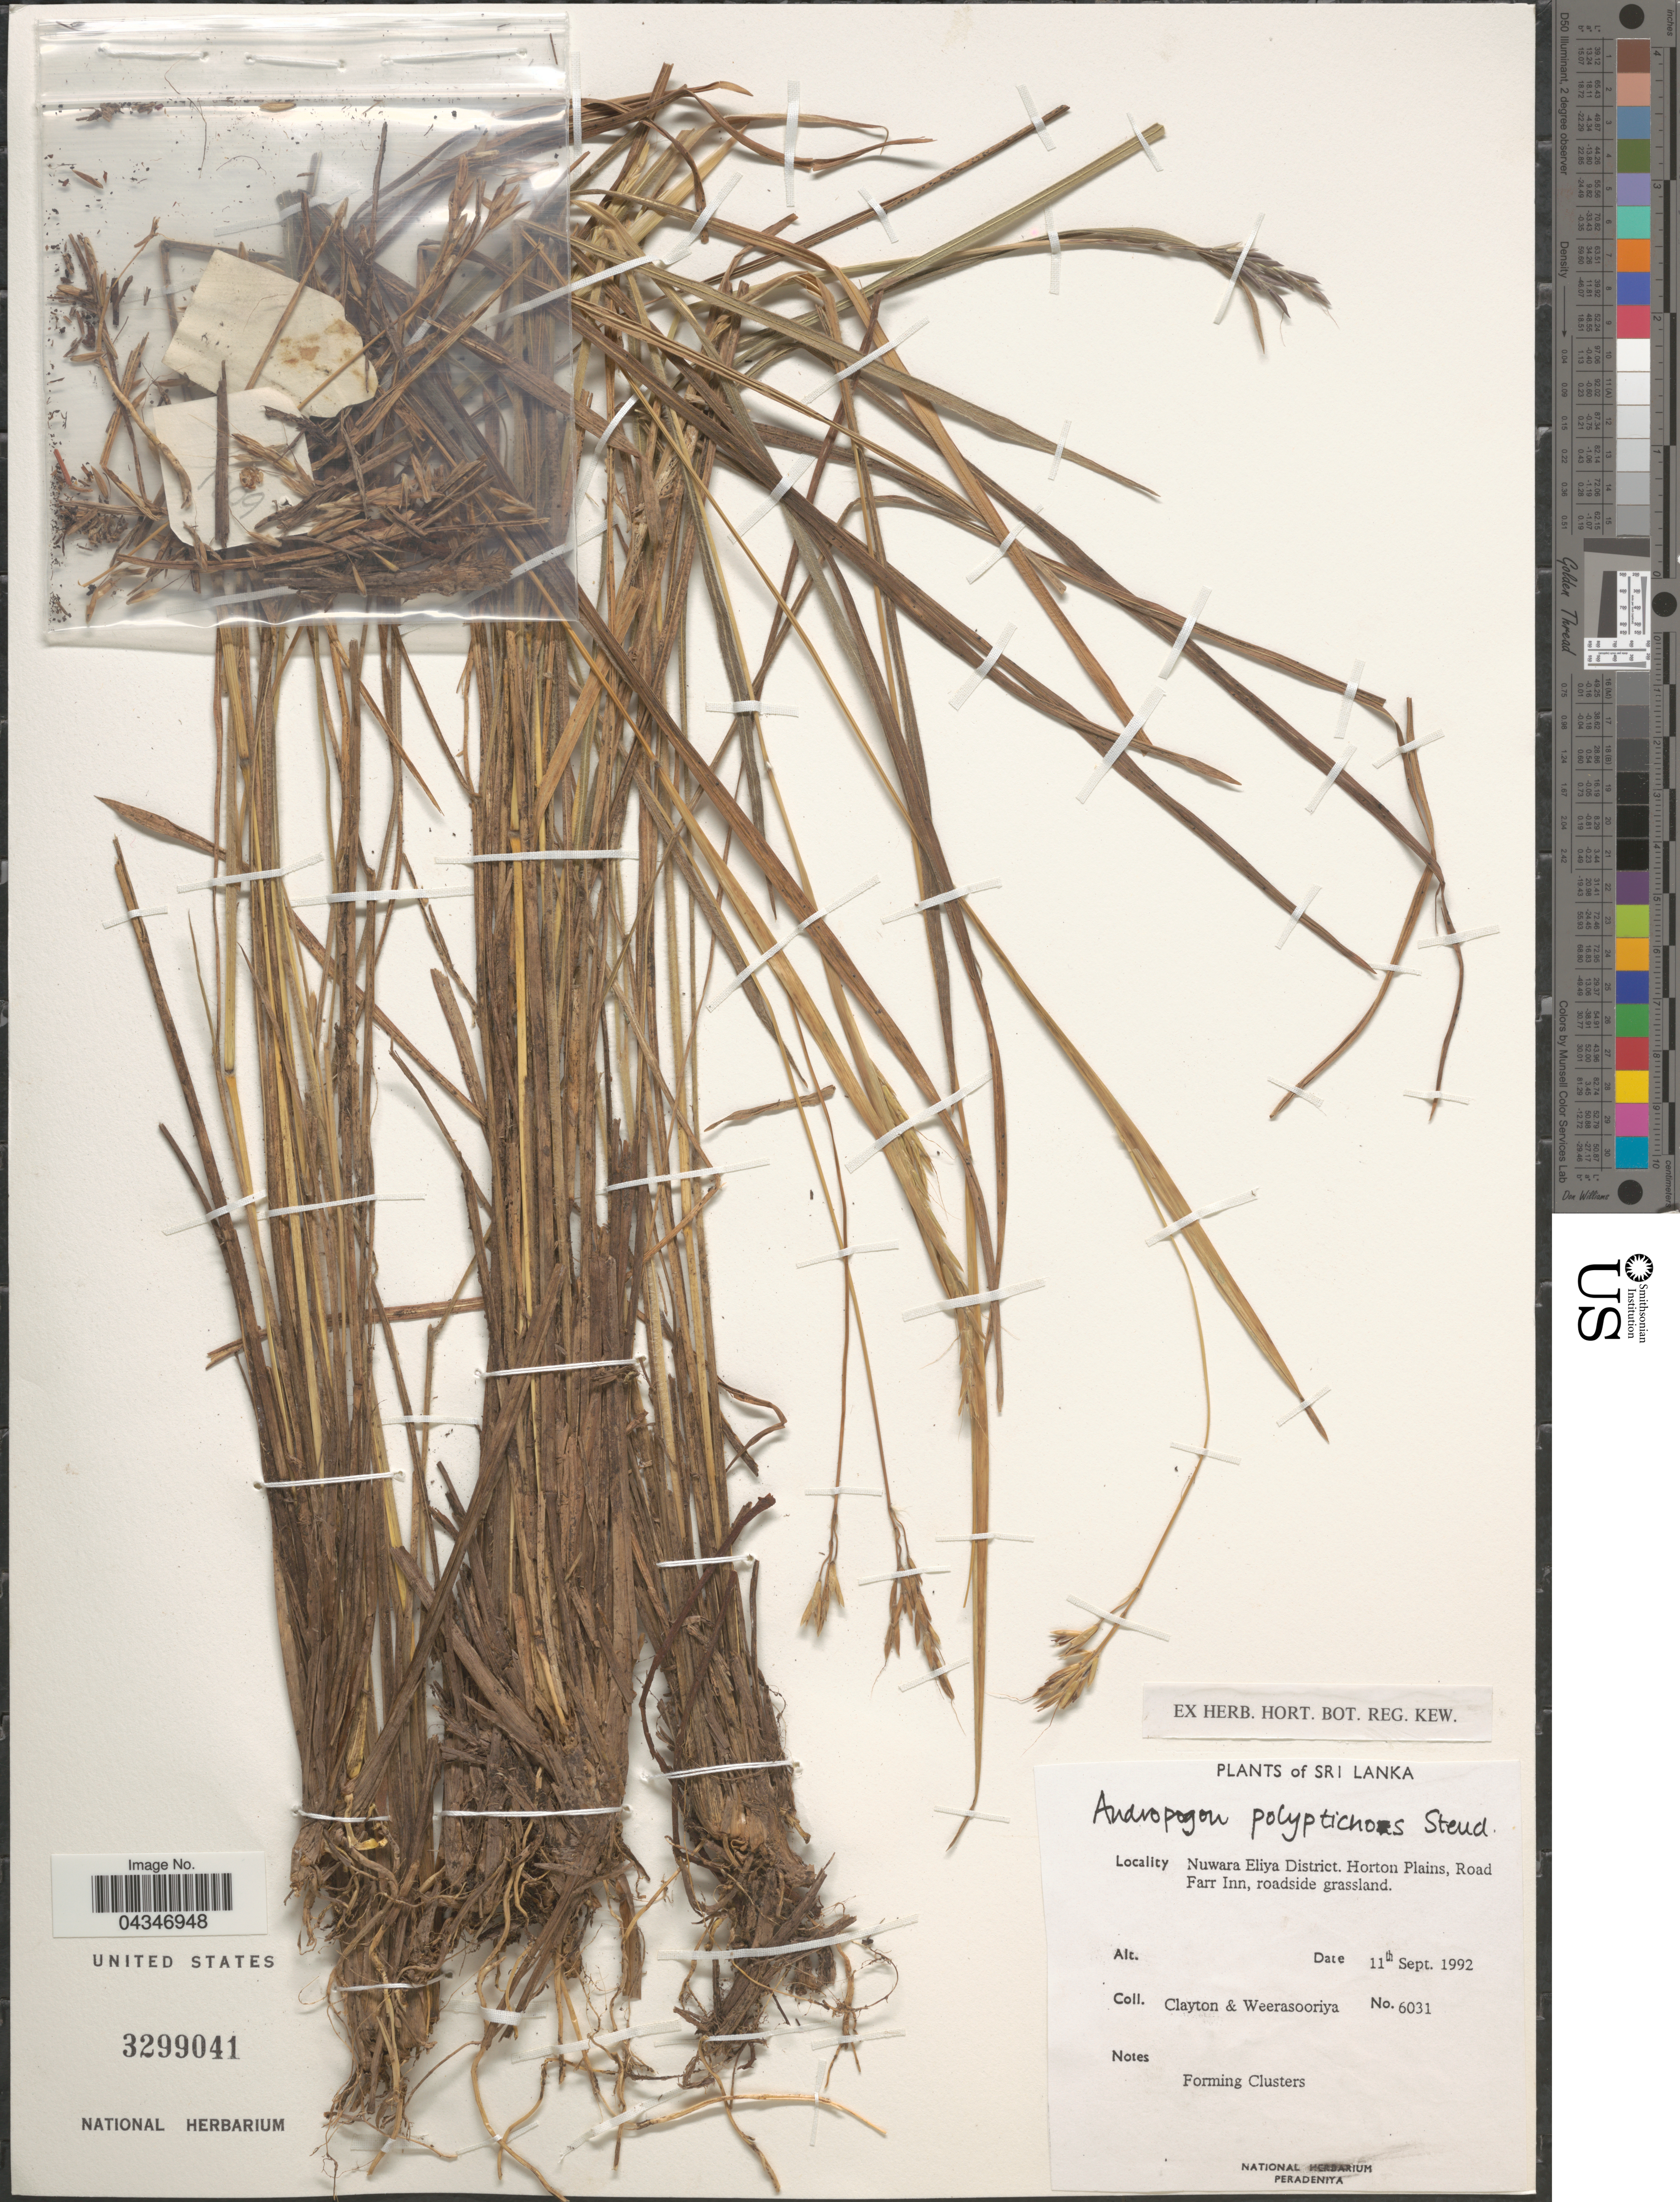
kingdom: Plantae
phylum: Tracheophyta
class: Liliopsida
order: Poales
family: Poaceae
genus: Andropogon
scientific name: Andropogon polyptychos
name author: Steud.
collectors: Clayton & Weerasooriya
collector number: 6031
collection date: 1992-09-11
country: Sri Lanka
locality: Nuwara Eliya District. Horton Plains, Road Farr Inn, roadside grassland.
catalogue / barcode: US 3299041